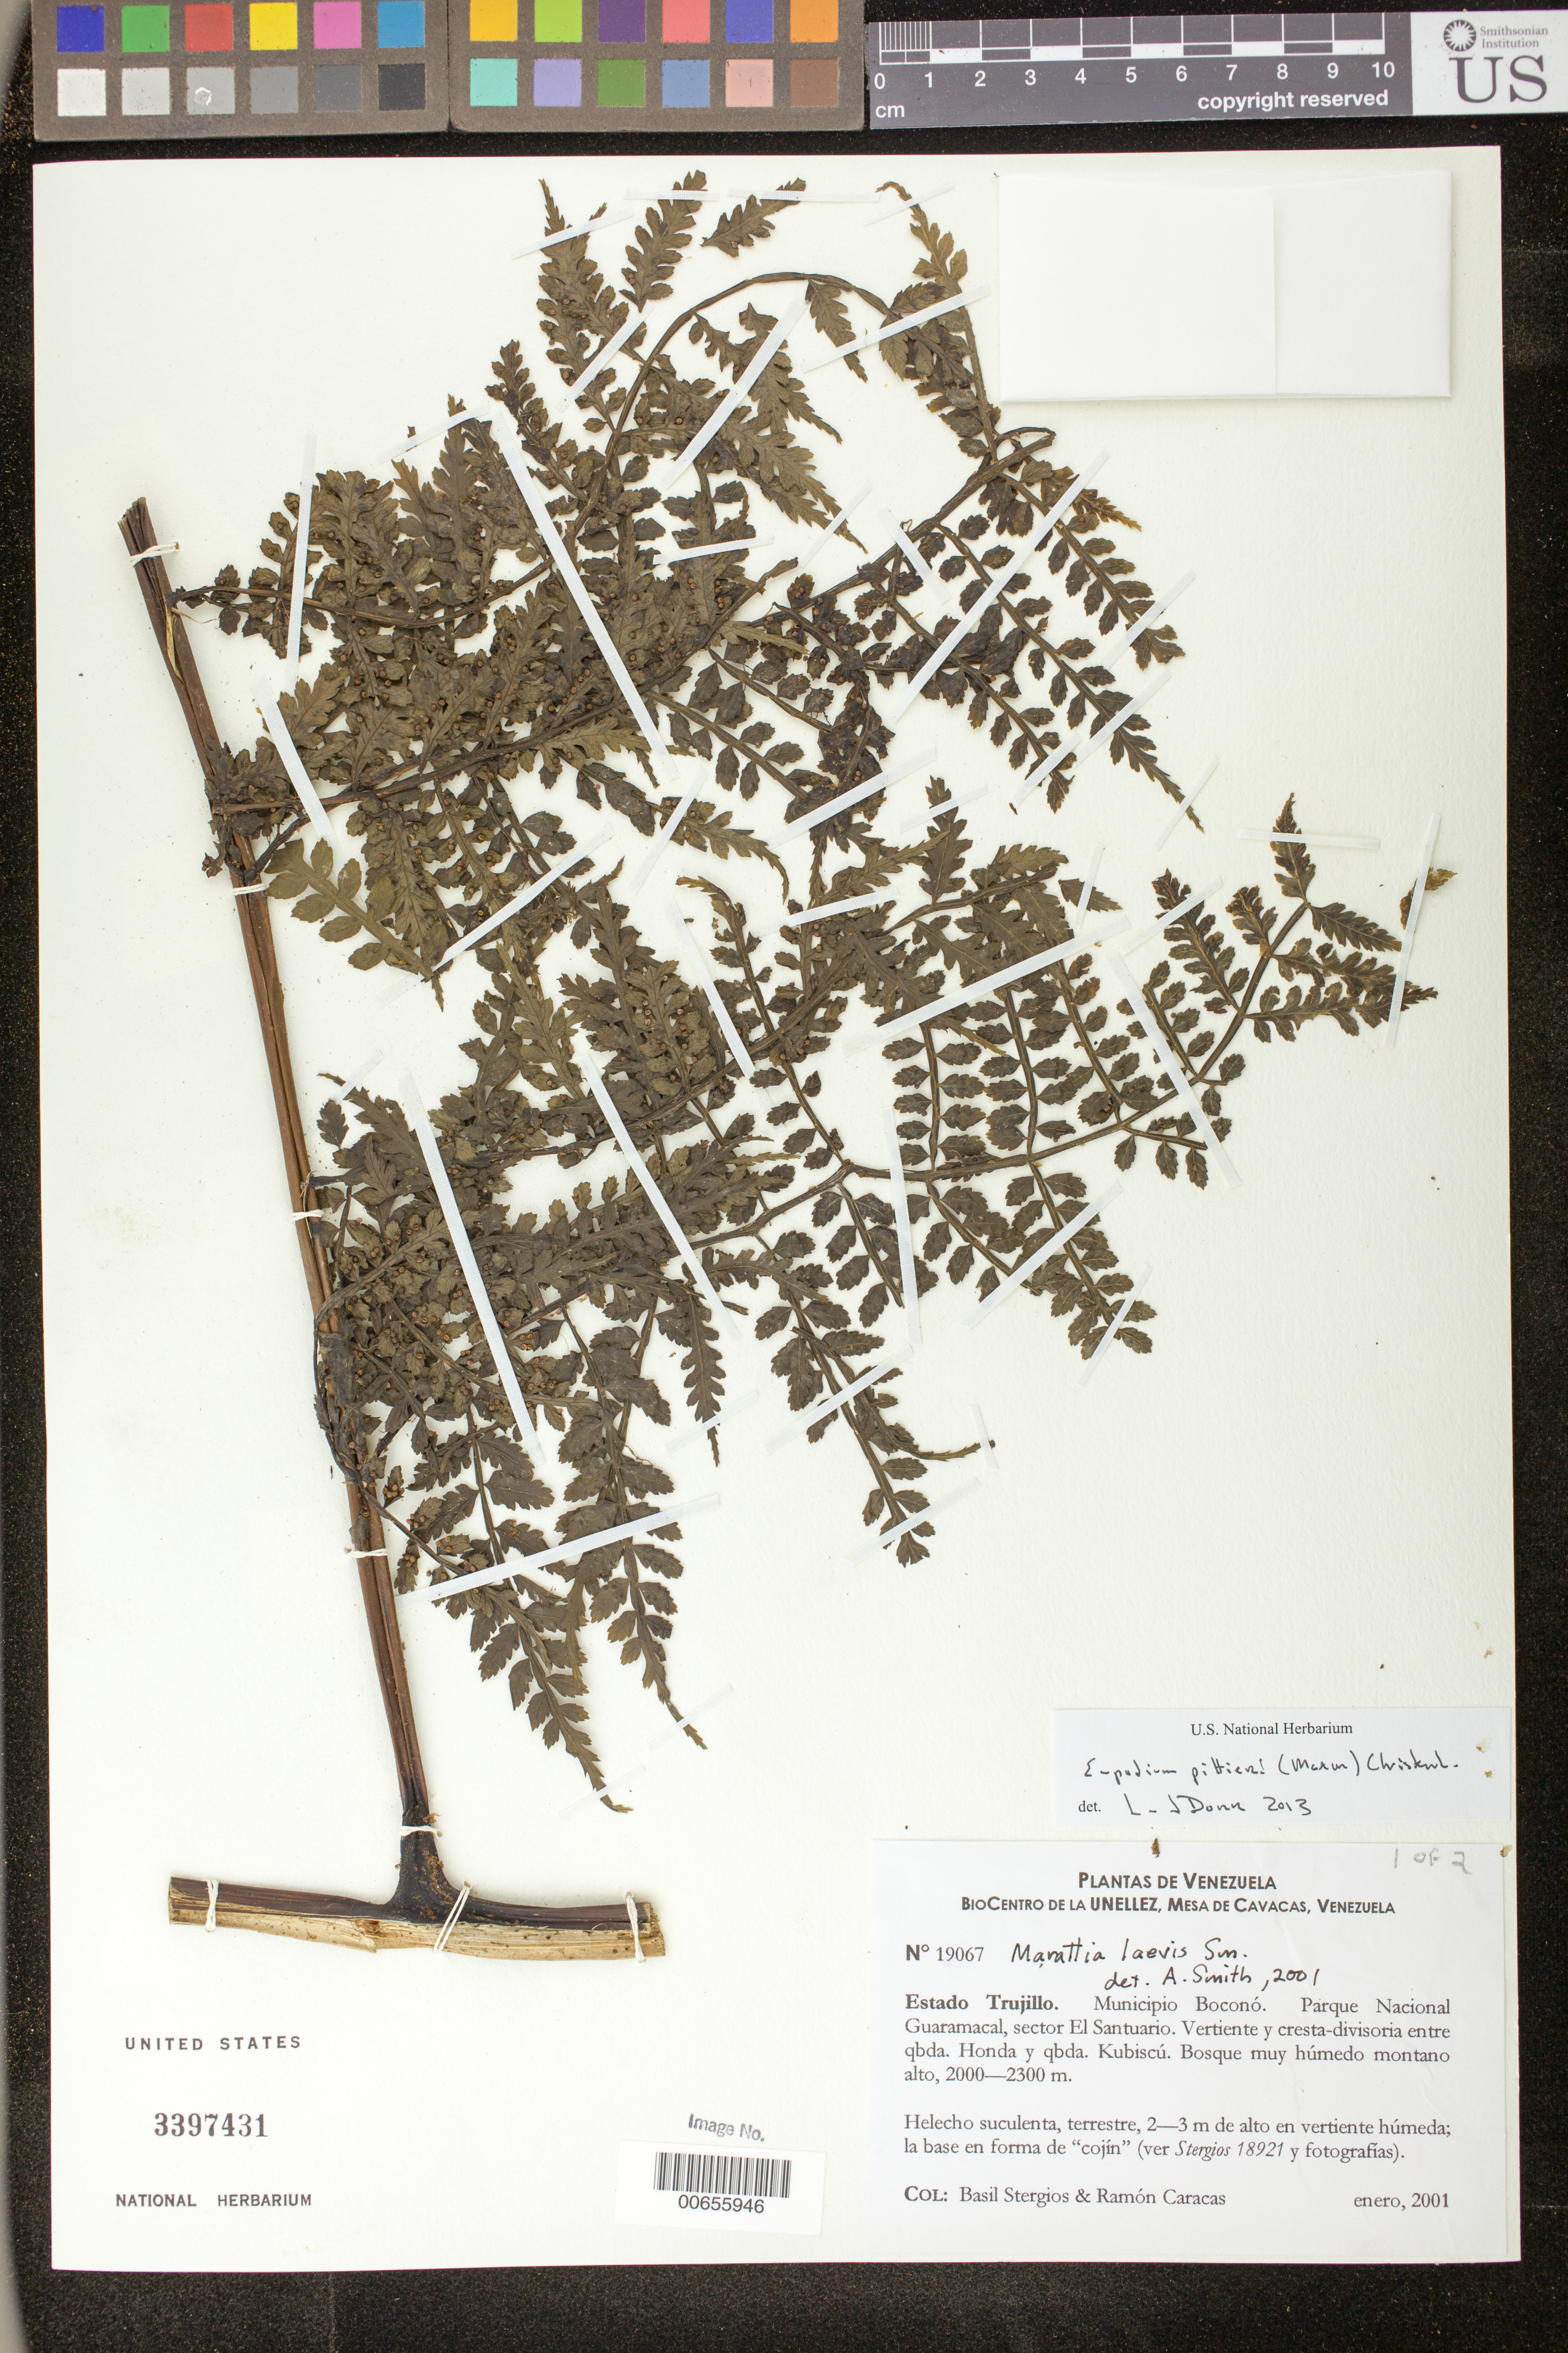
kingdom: Plantae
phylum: Tracheophyta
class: Polypodiopsida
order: Marattiales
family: Marattiaceae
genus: Eupodium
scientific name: Eupodium pittieri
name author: (Maxon) Christenh.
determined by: Dorr, L. J., (BOT), Smithsonian Institution - National Museum of Natural History (UNITED STATES)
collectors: B. G. Stergios & R. Caracas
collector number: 19067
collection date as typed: Jan 2001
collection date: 2001-01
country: Venezuela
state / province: Trujillo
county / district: Boconó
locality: Parque Nacional Guaramacal, sector El Santuario, vertiente y cresta-divisoria entre Quebrada Honda y Quebrada Kubiscú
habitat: Bosque muy húmedo montano alto.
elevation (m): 2000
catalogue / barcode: US 3397431